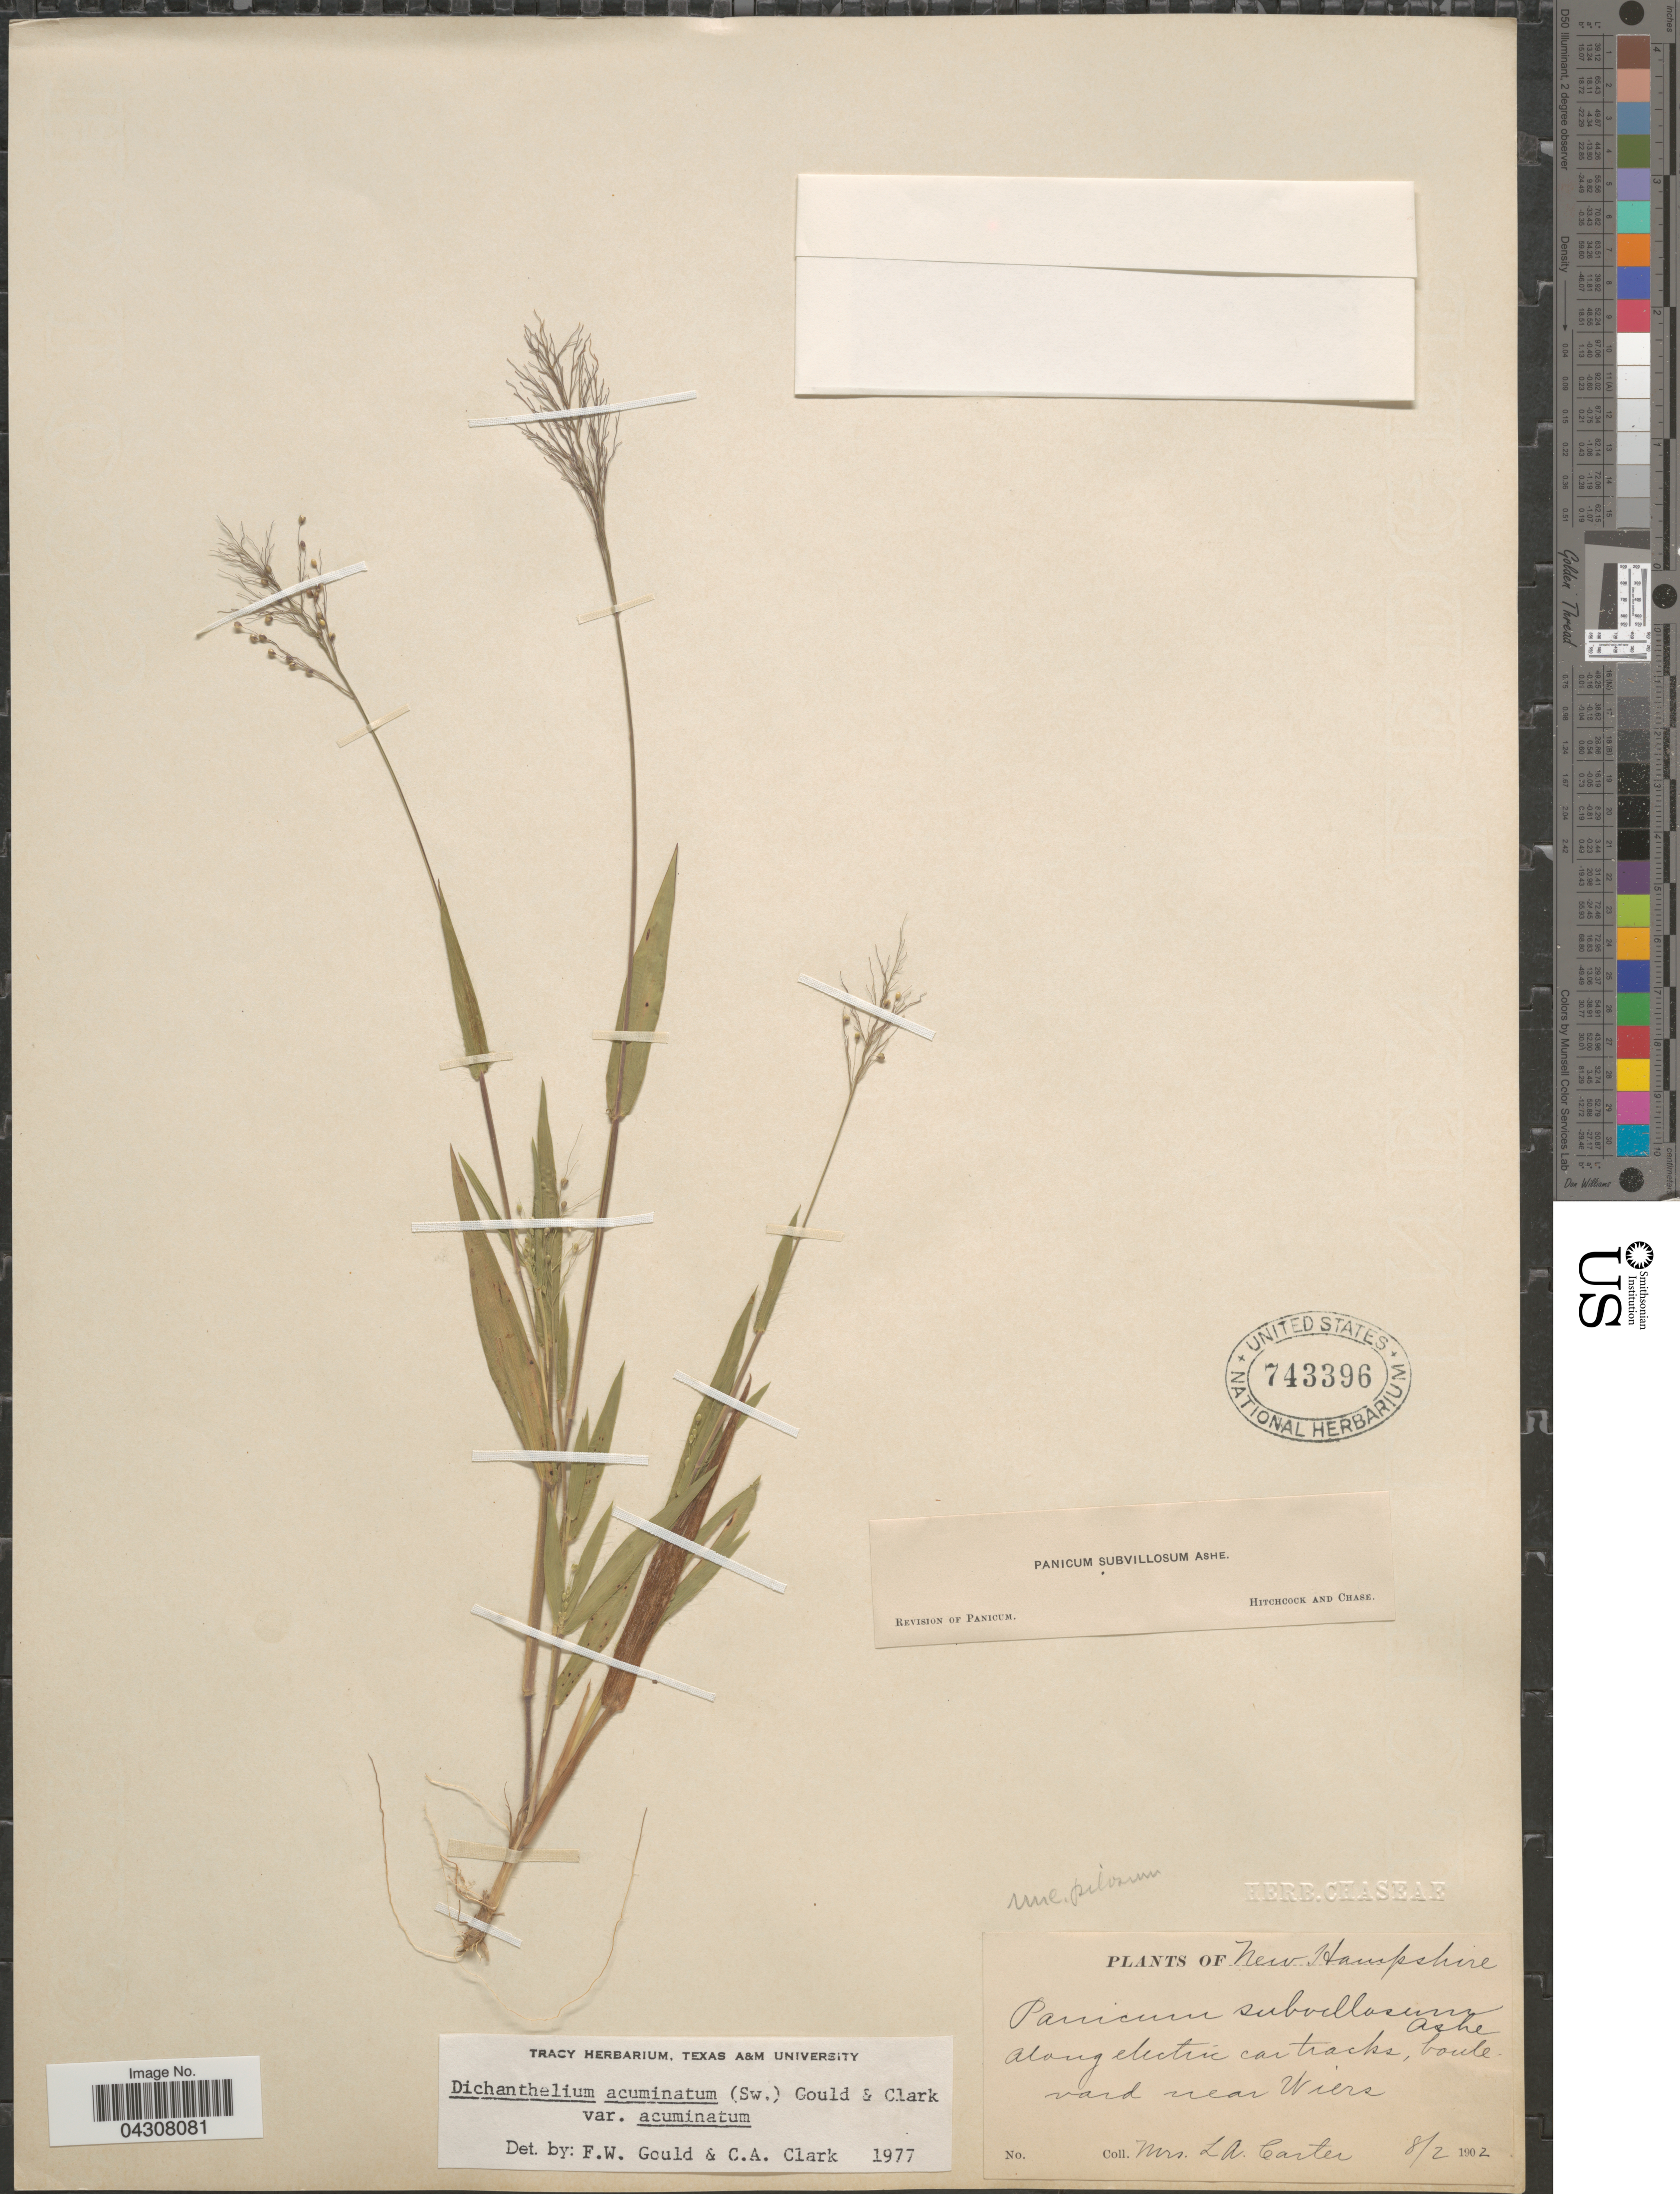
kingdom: Plantae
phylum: Tracheophyta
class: Liliopsida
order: Poales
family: Poaceae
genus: Dichanthelium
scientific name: Dichanthelium acuminatum var. acuminatum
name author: (Sw.) Gould & C.A. Clark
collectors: L. Carter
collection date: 1902-08-02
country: United States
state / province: New Hampshire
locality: Along electric car tracks, boulevard near Wiers.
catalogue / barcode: US 743396